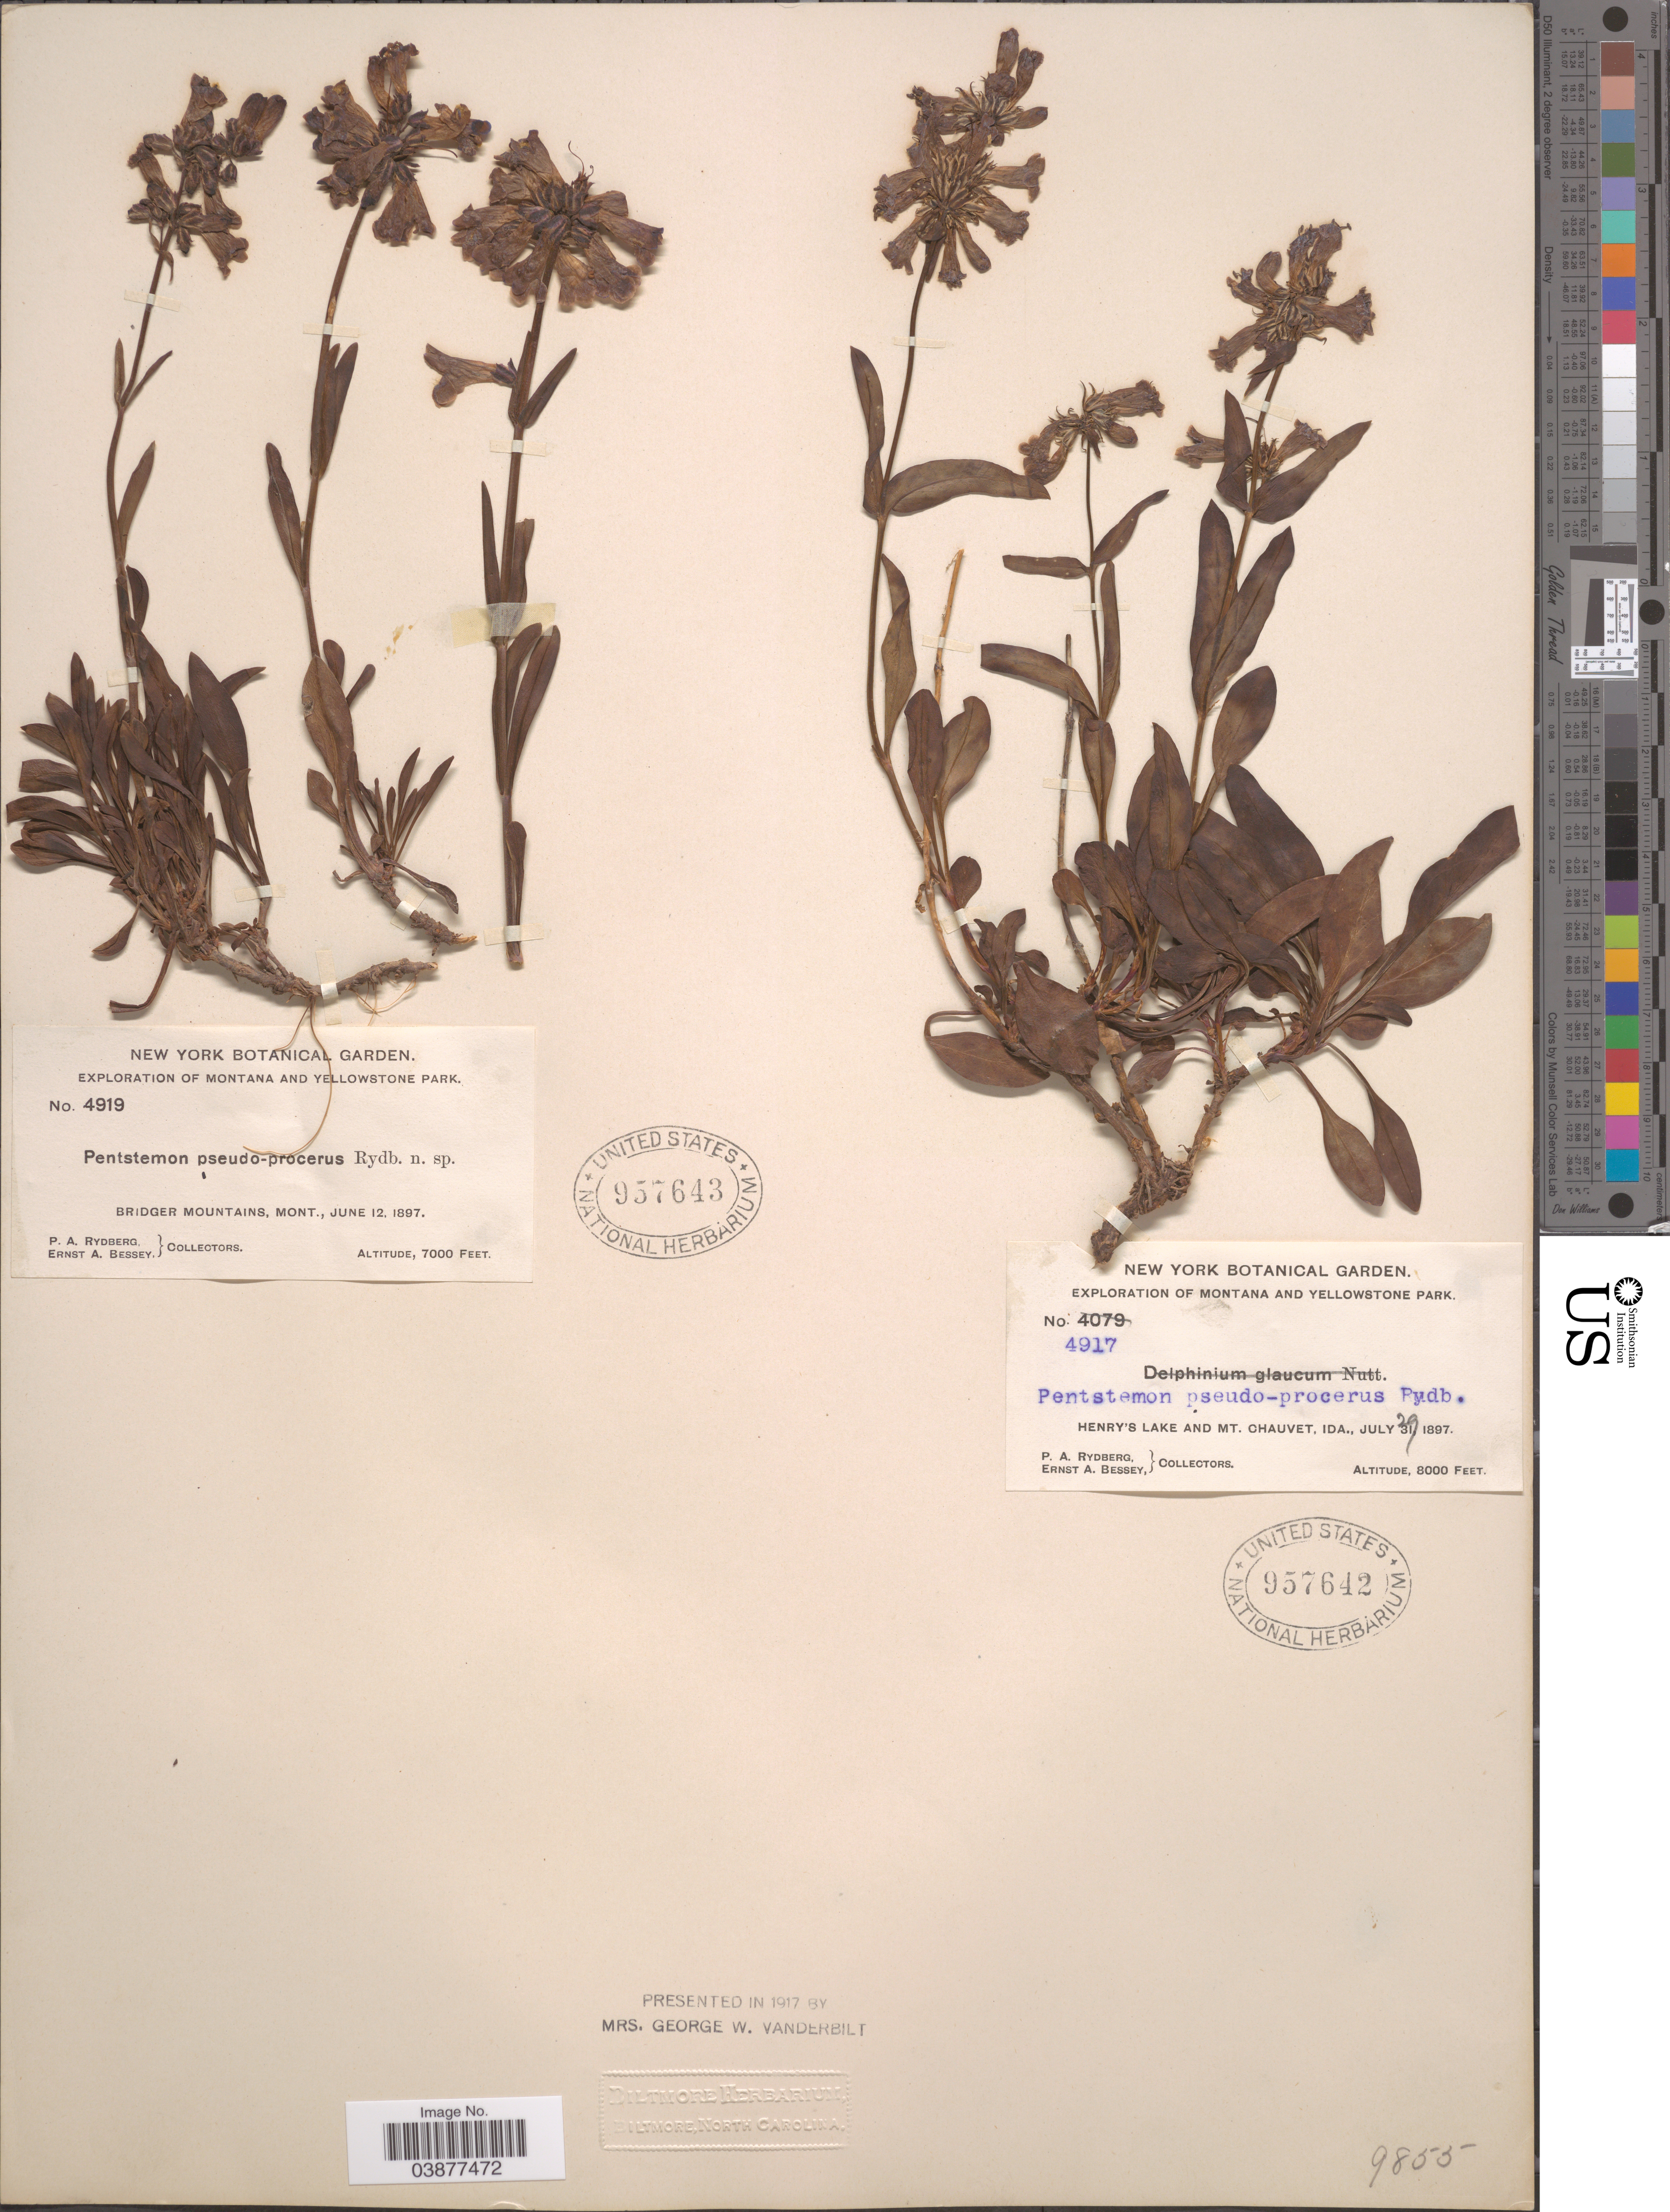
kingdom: Plantae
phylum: Tracheophyta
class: Magnoliopsida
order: Lamiales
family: Plantaginaceae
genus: Penstemon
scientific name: Penstemon pseudoprocerus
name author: Rydb.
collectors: P. A. Rydberg & E. A. Bessey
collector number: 4917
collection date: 1897-07-29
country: United States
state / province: Idaho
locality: Montana and Yellowstone Park. Henry's Lake and Mt. Chauvet.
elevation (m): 2438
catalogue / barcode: US 957642